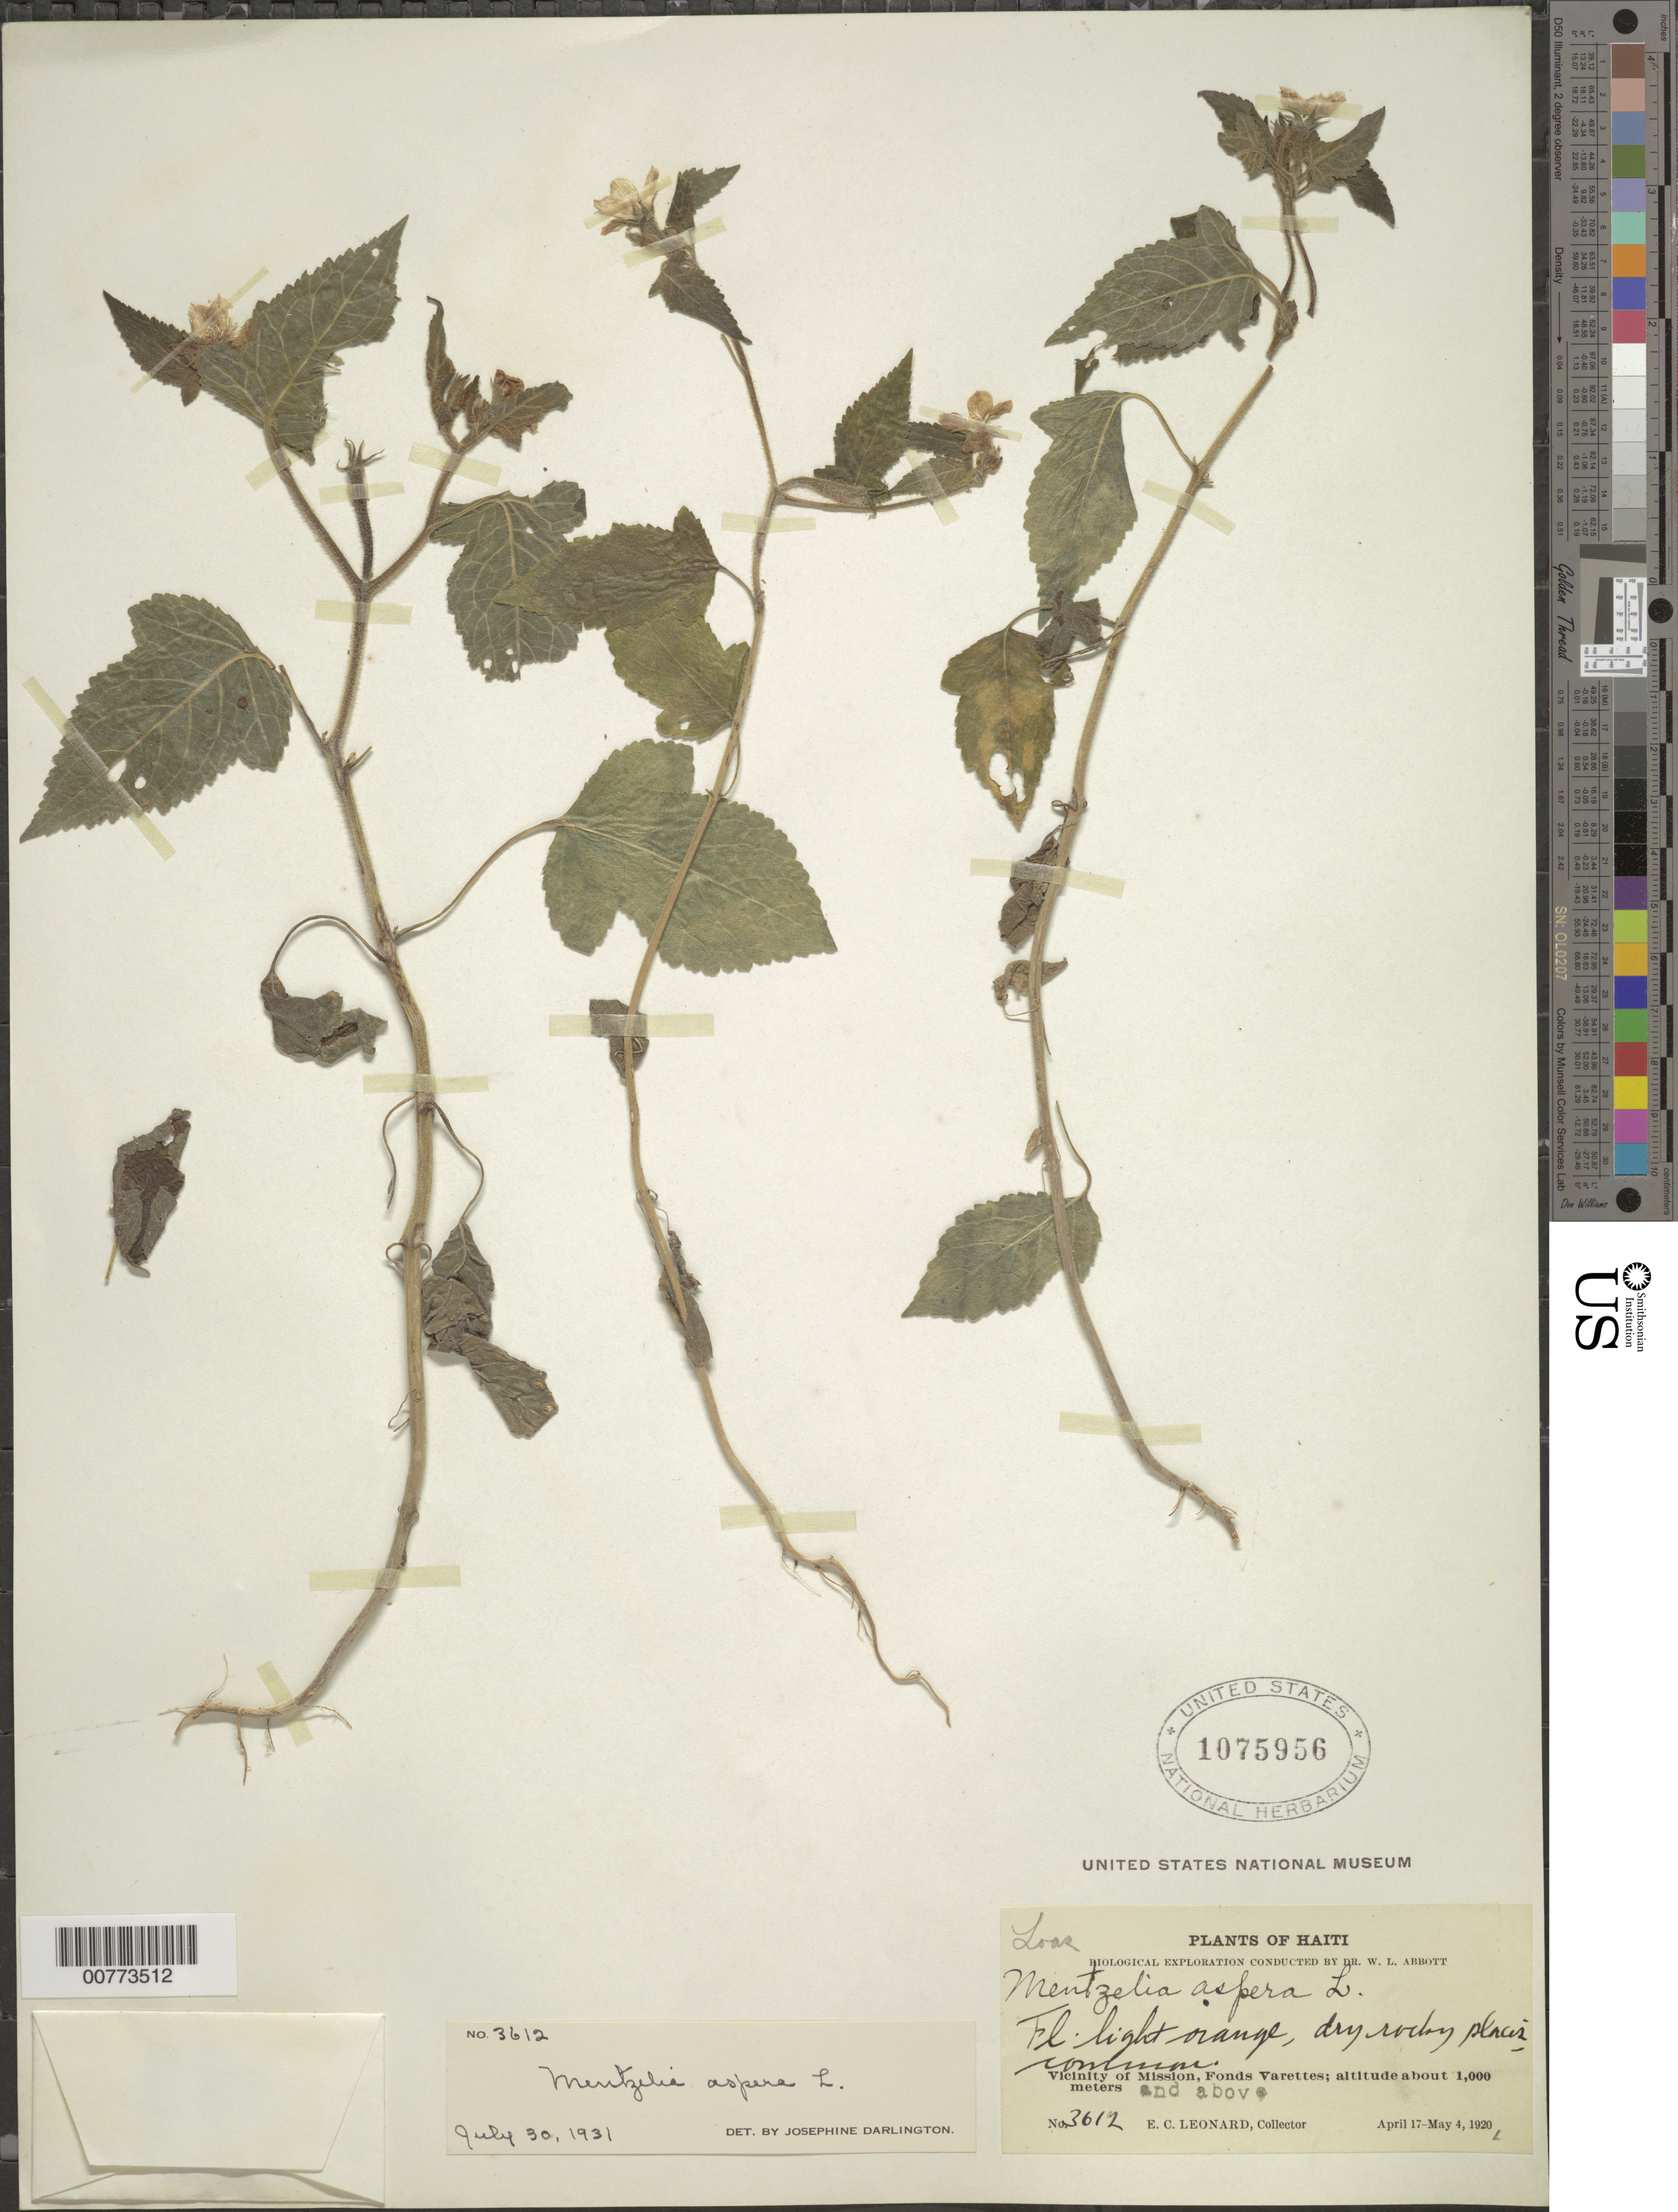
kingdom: Plantae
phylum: Tracheophyta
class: Magnoliopsida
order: Cornales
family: Loasaceae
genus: Mentzelia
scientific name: Mentzelia aspera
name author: L.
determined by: Darlington, J.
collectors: E. C. Leonard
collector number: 3612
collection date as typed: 17 Apr 1920 04 May 1920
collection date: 1920-04-17/1920-05-04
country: Haiti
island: Hispaniola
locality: Vicinity of Mission, Fonds Varettes.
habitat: Dry rocky places.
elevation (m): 1000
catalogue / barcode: US 1075956